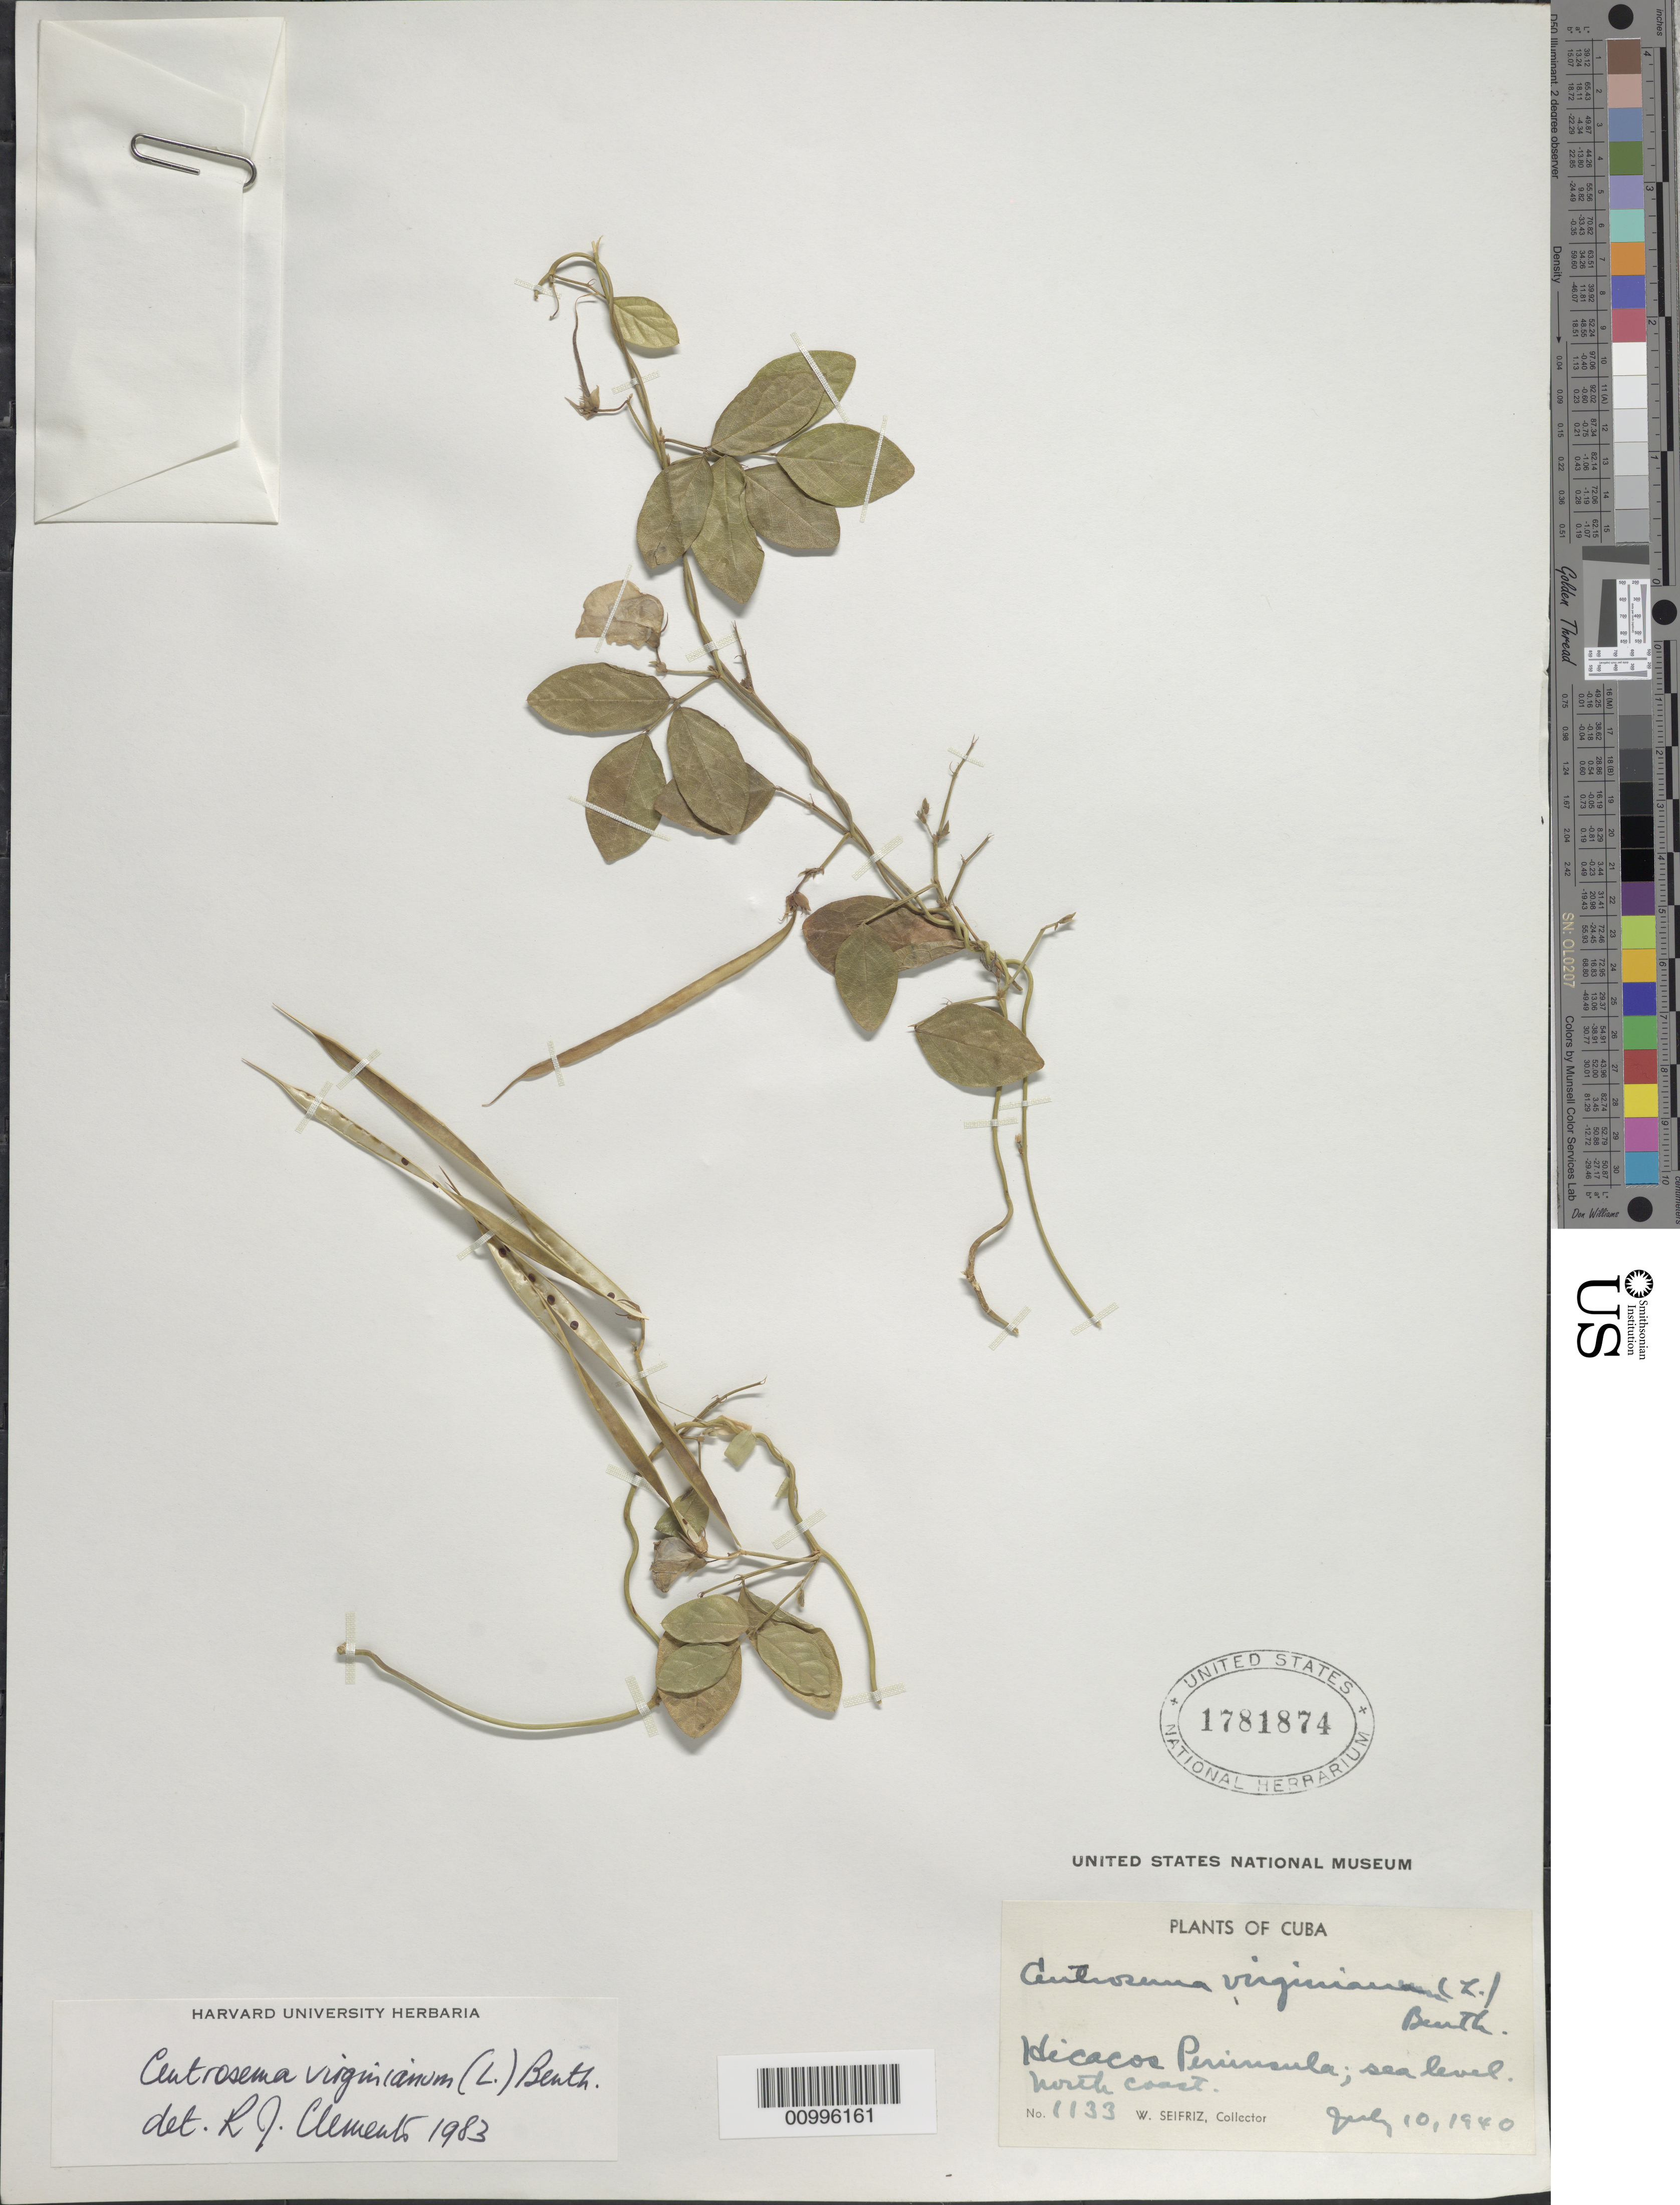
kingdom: Plantae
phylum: Tracheophyta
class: Magnoliopsida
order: Fabales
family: Fabaceae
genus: Centrosema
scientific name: Centrosema virginianum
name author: (L.) Benth.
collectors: W. Seifriz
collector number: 1133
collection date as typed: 10 Jul 1940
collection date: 1940-07-10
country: Cuba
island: Cuba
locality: Hicacos Penisula, sea-level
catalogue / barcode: US 1781874